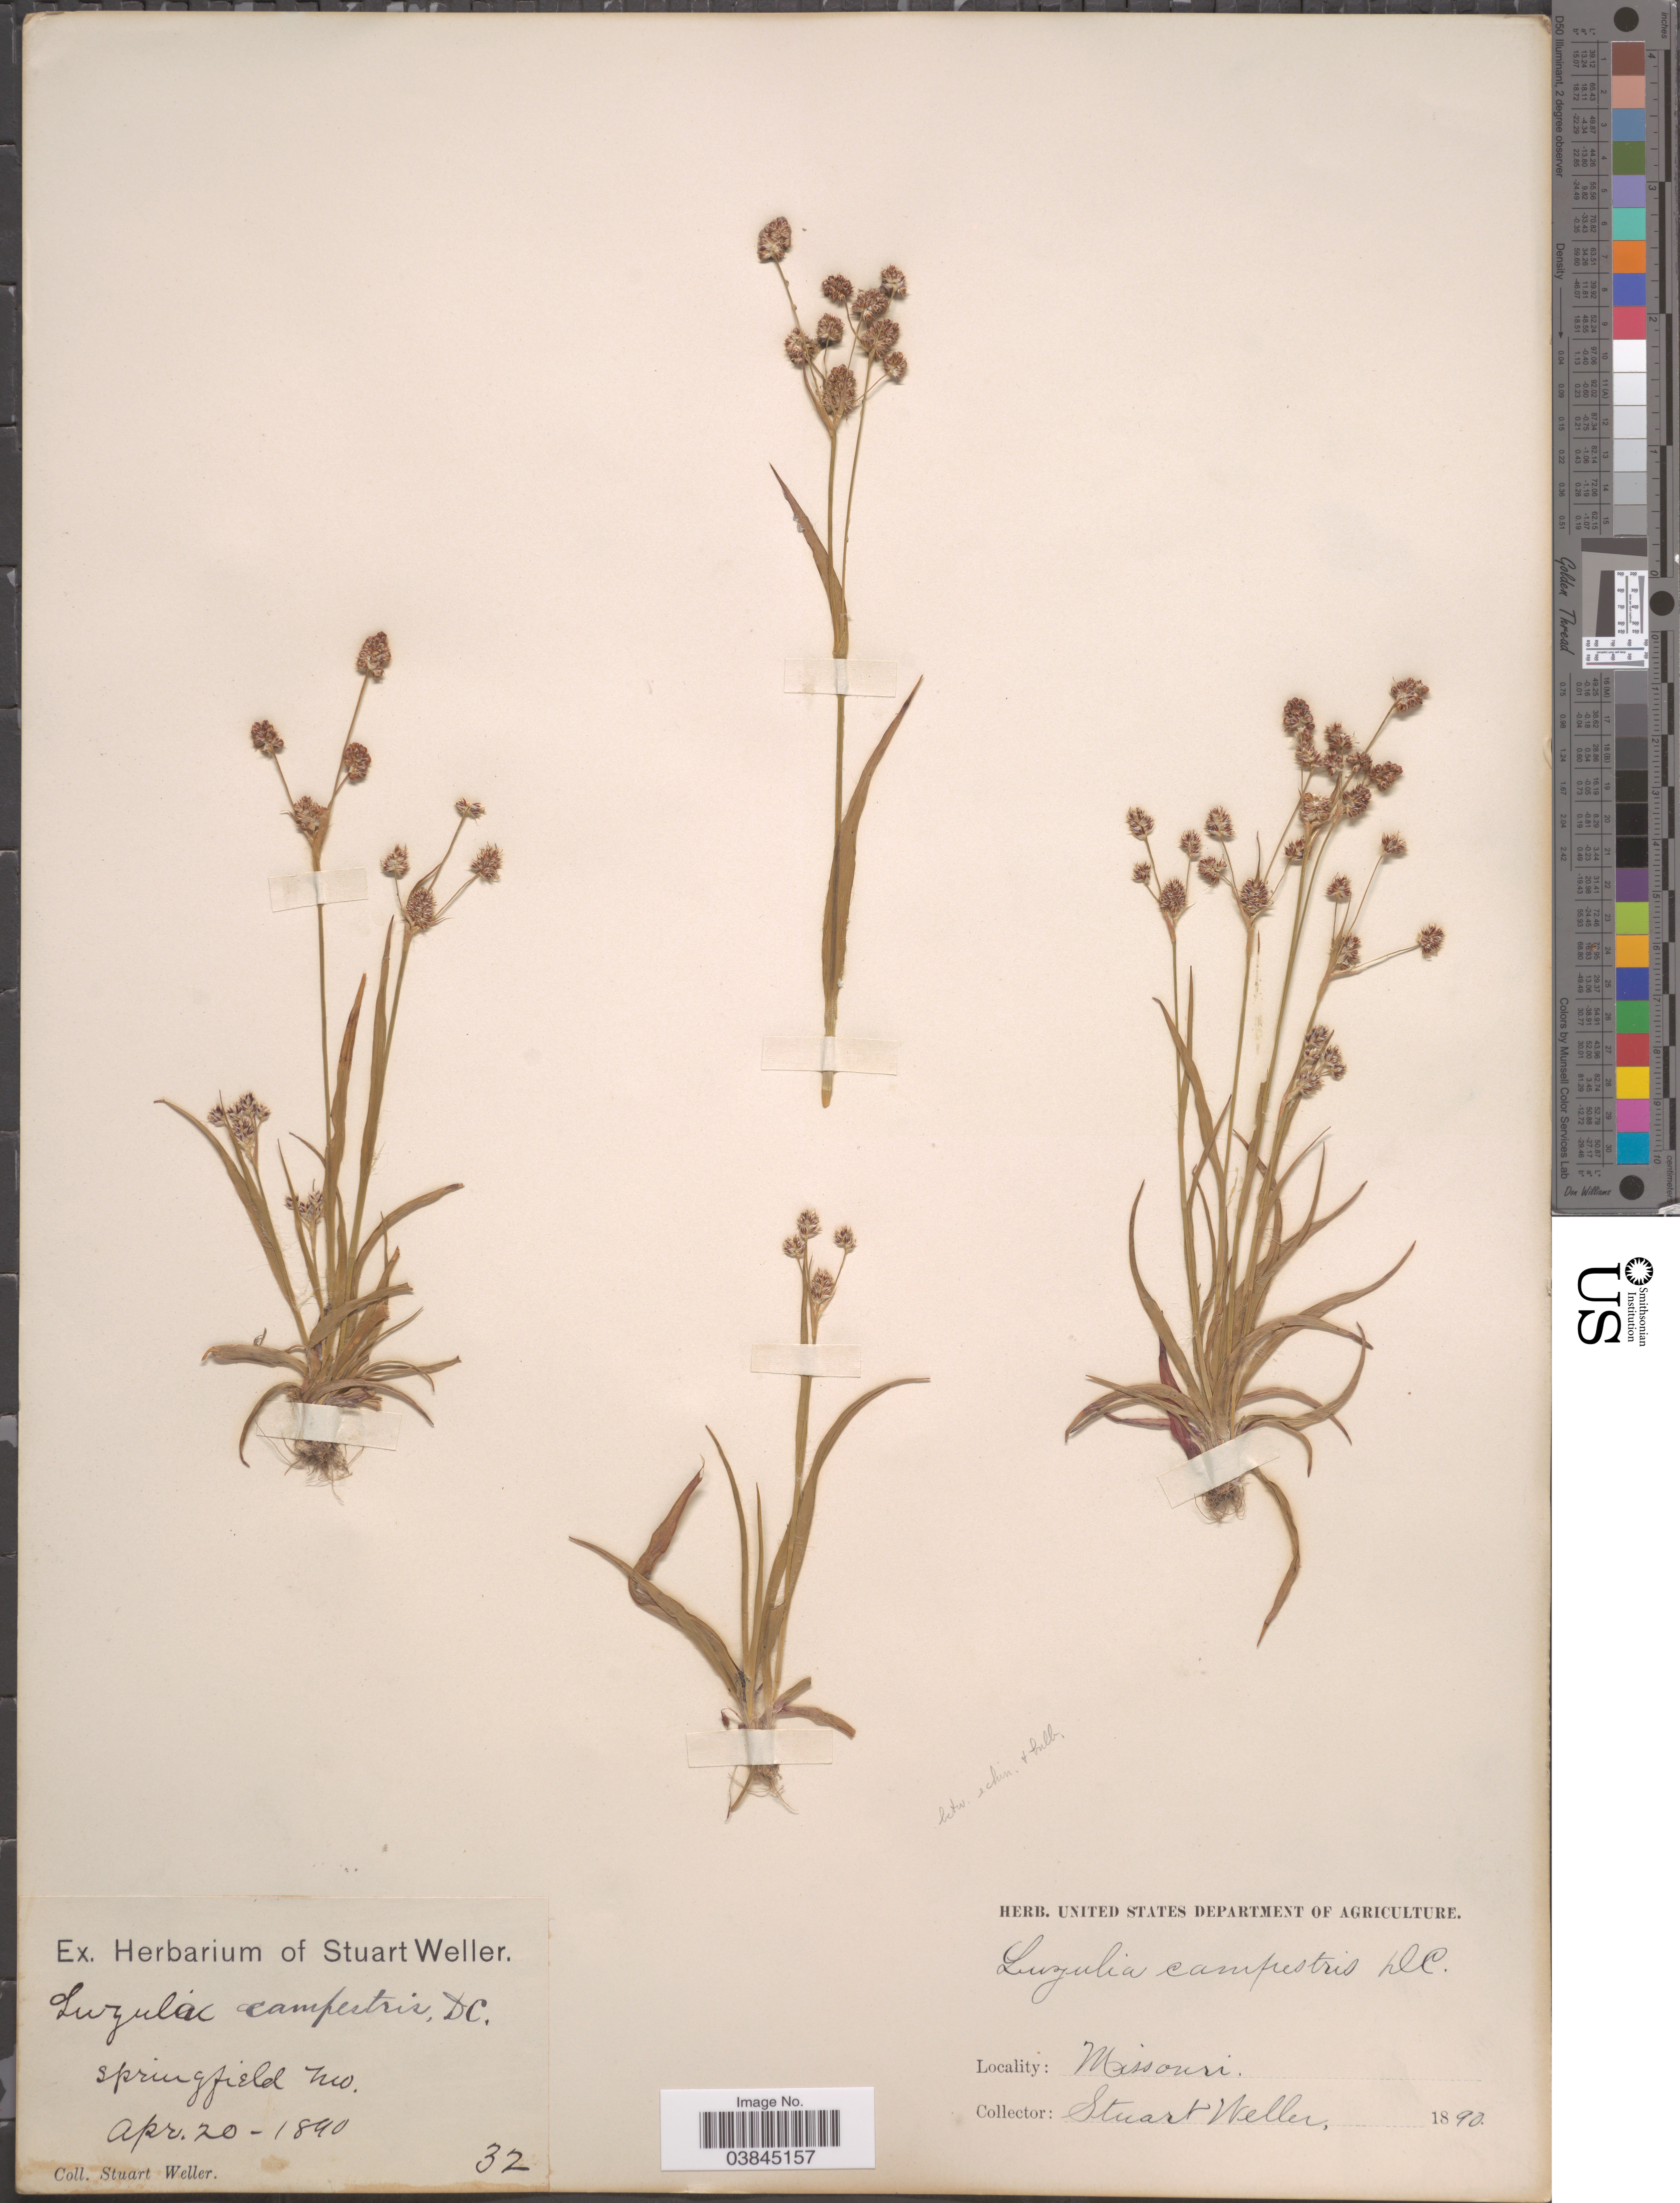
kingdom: Plantae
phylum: Tracheophyta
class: Liliopsida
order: Poales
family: Juncaceae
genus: Luzula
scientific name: Luzula bulbosa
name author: (Alph. Wood) Smyth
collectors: S. Weller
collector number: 32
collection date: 1890-04-20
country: United States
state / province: Missouri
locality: Springfield.